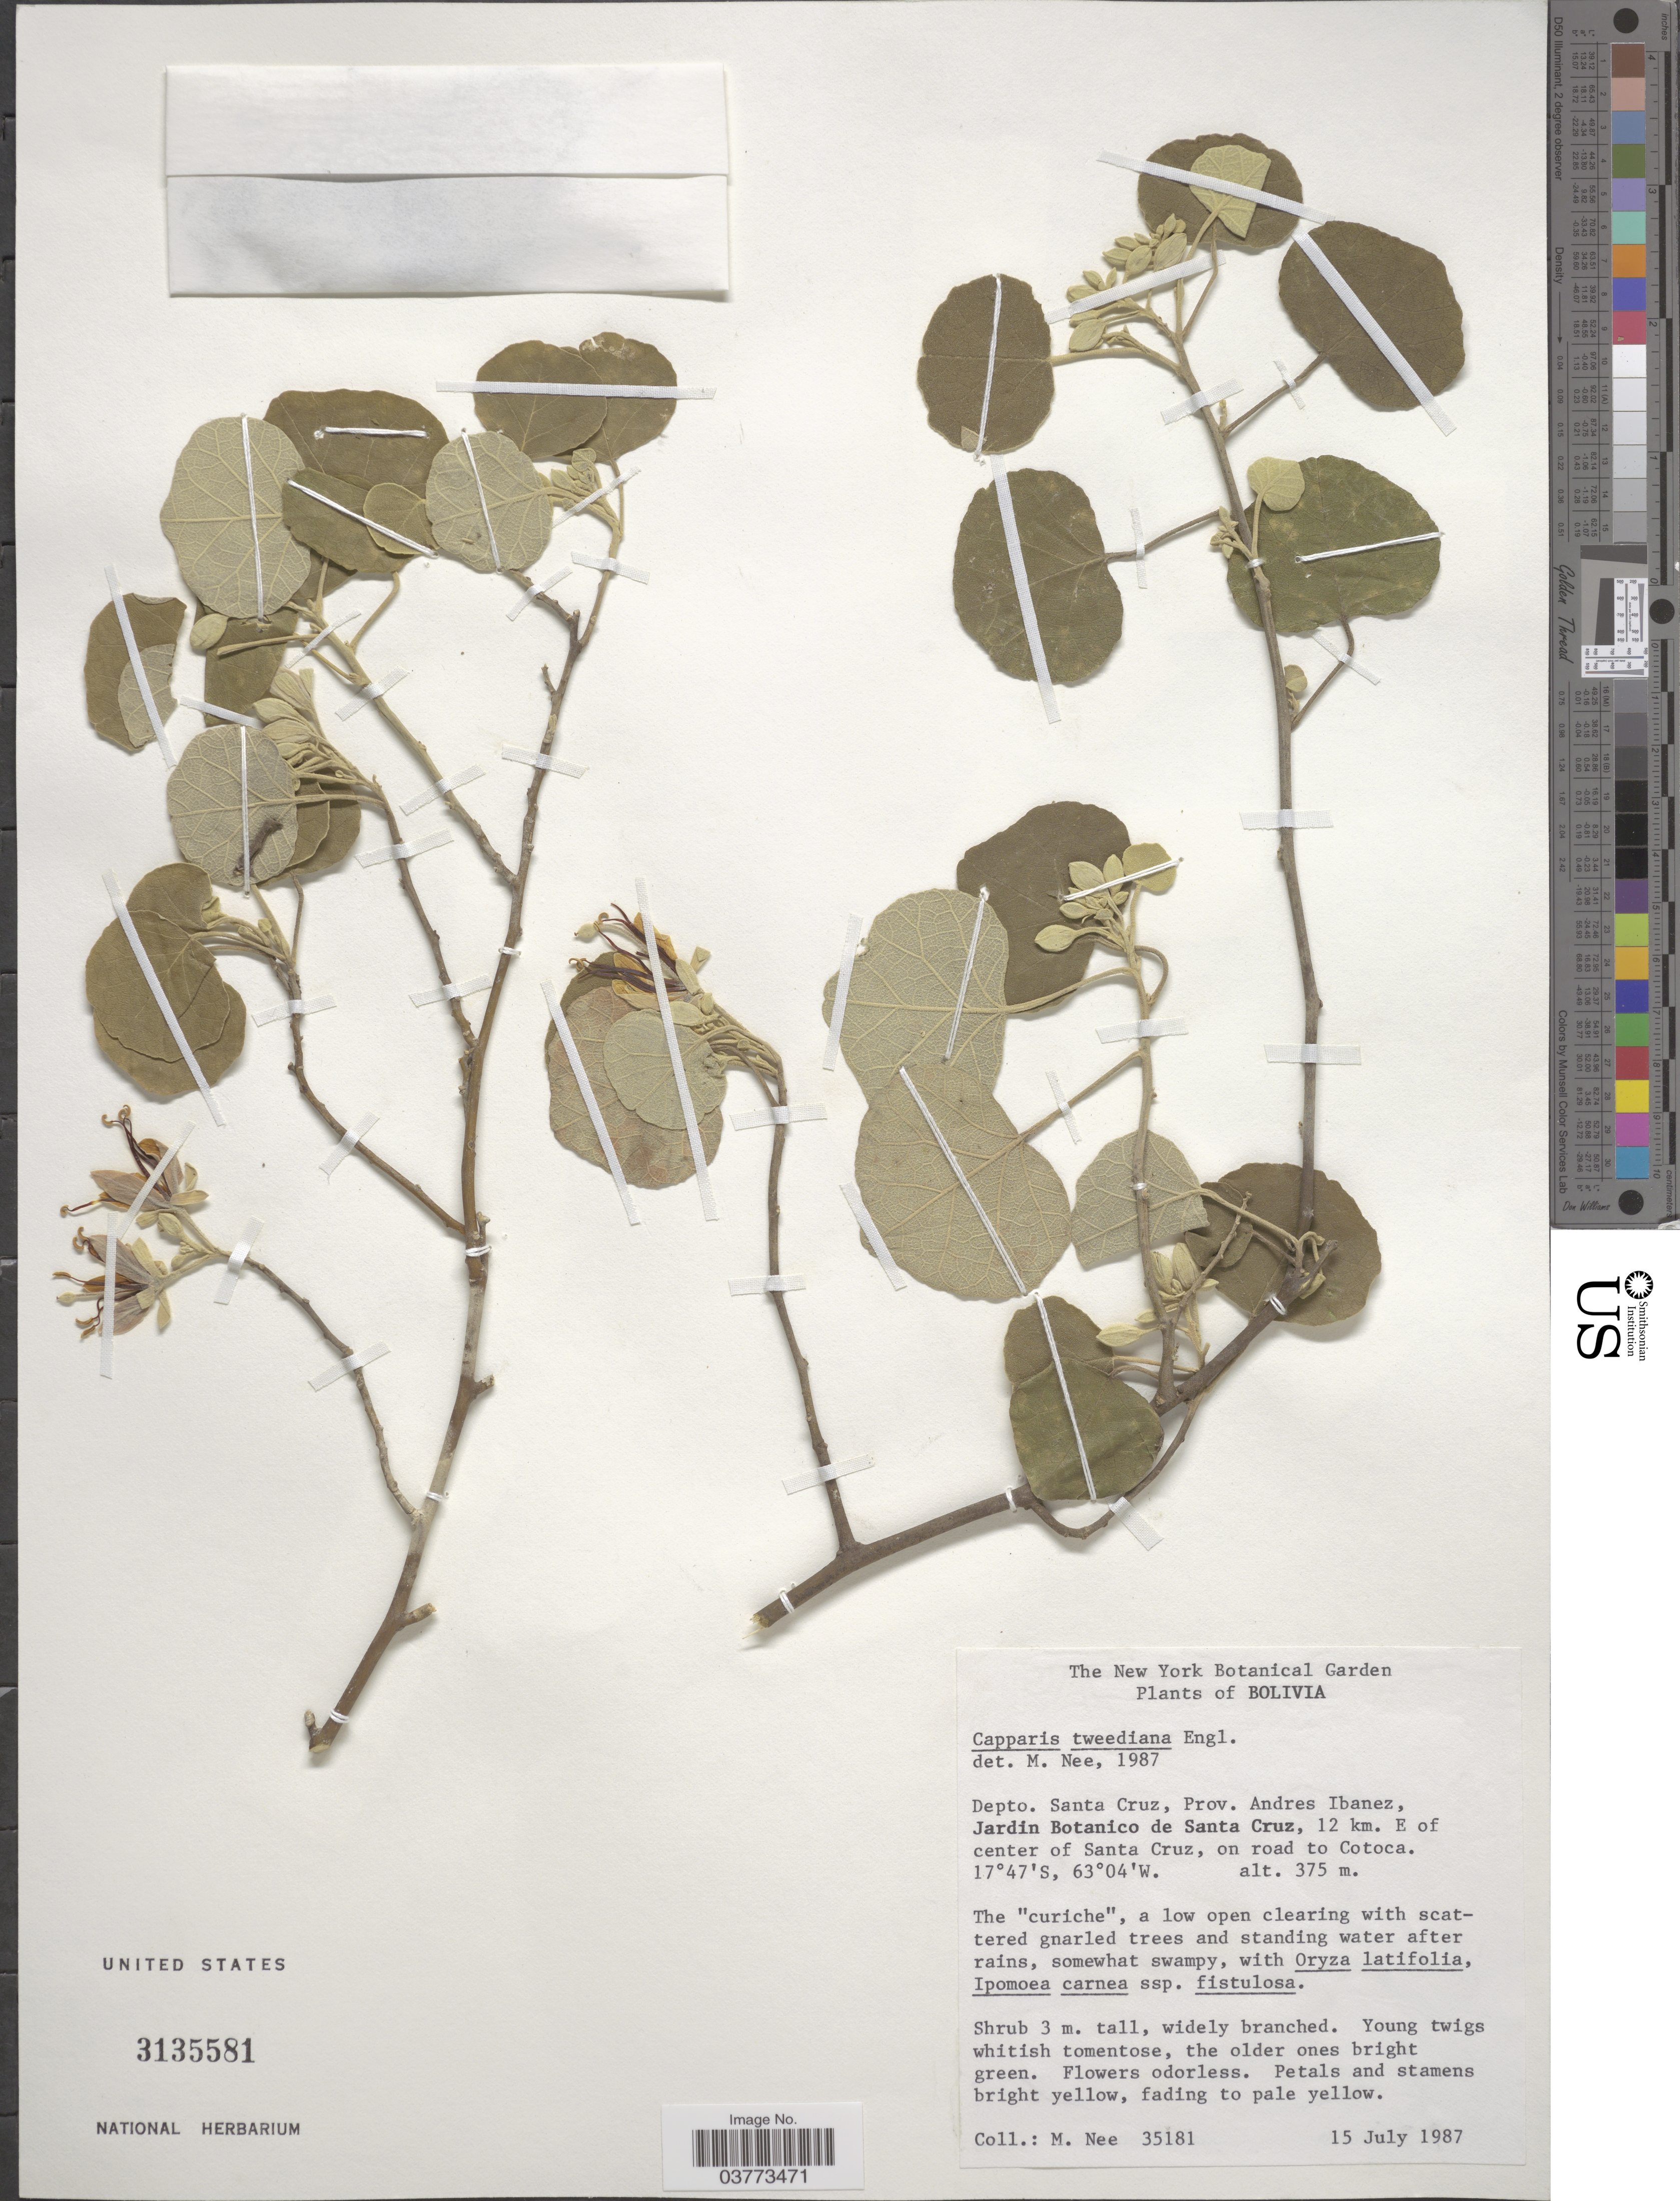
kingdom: Plantae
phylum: Tracheophyta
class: Magnoliopsida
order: Brassicales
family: Capparaceae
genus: Capparicordis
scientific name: Capparicordis tweediana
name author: (Eichler) Iltis & Cornejo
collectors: M. Nee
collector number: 35181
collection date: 1987-07-15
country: Bolivia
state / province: Santa Cruz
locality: Depto. Santa Cruz, Prov. Andres Ibanez, Jardin Botanico de Santa Cruz, 12 km E. of center of Santa Cruz, on road to Cotoca.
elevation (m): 375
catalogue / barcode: US 3135581